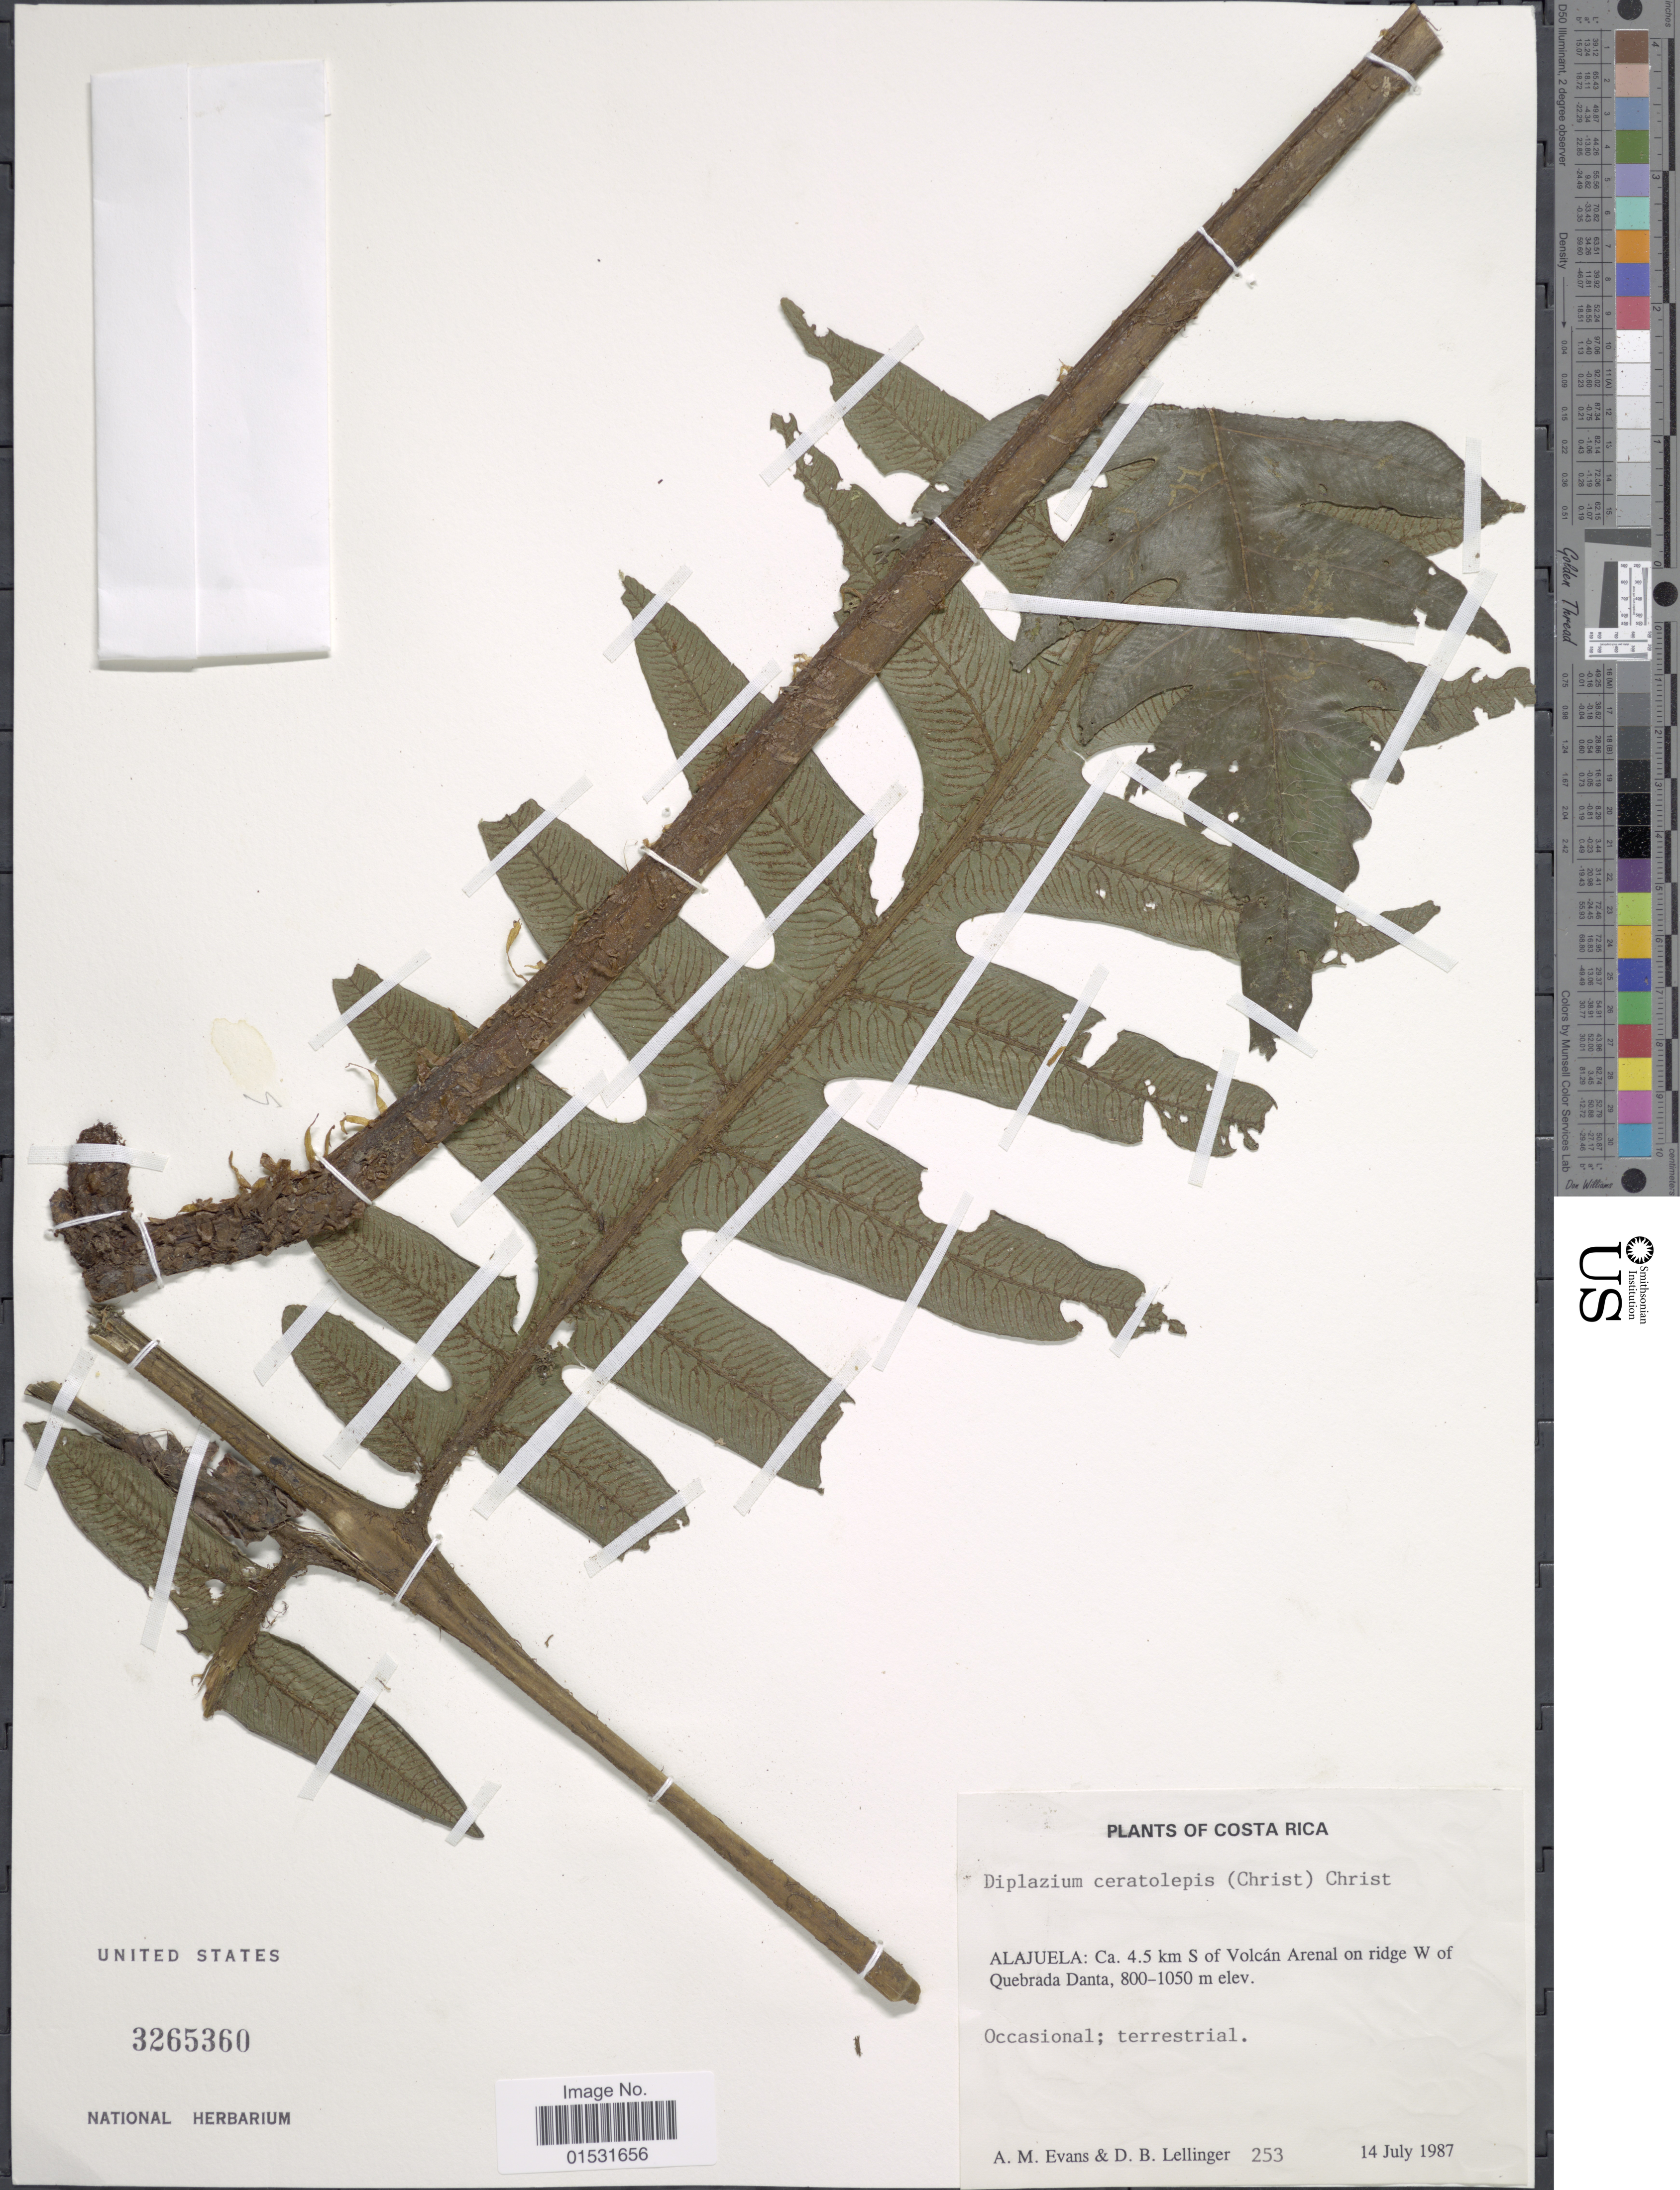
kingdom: Plantae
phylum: Tracheophyta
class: Polypodiopsida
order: Polypodiales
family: Athyriaceae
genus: Diplazium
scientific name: Diplazium ceratolepis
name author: (Christ) Christ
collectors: A. M. Evans & D. B. Lellinger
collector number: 253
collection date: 1987-07-14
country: Costa Rica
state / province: Alajuela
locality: Ca. 4.5 km S of Volcan Arenal on ridge W of Quebrada Danta.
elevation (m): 800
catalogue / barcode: US 3265360